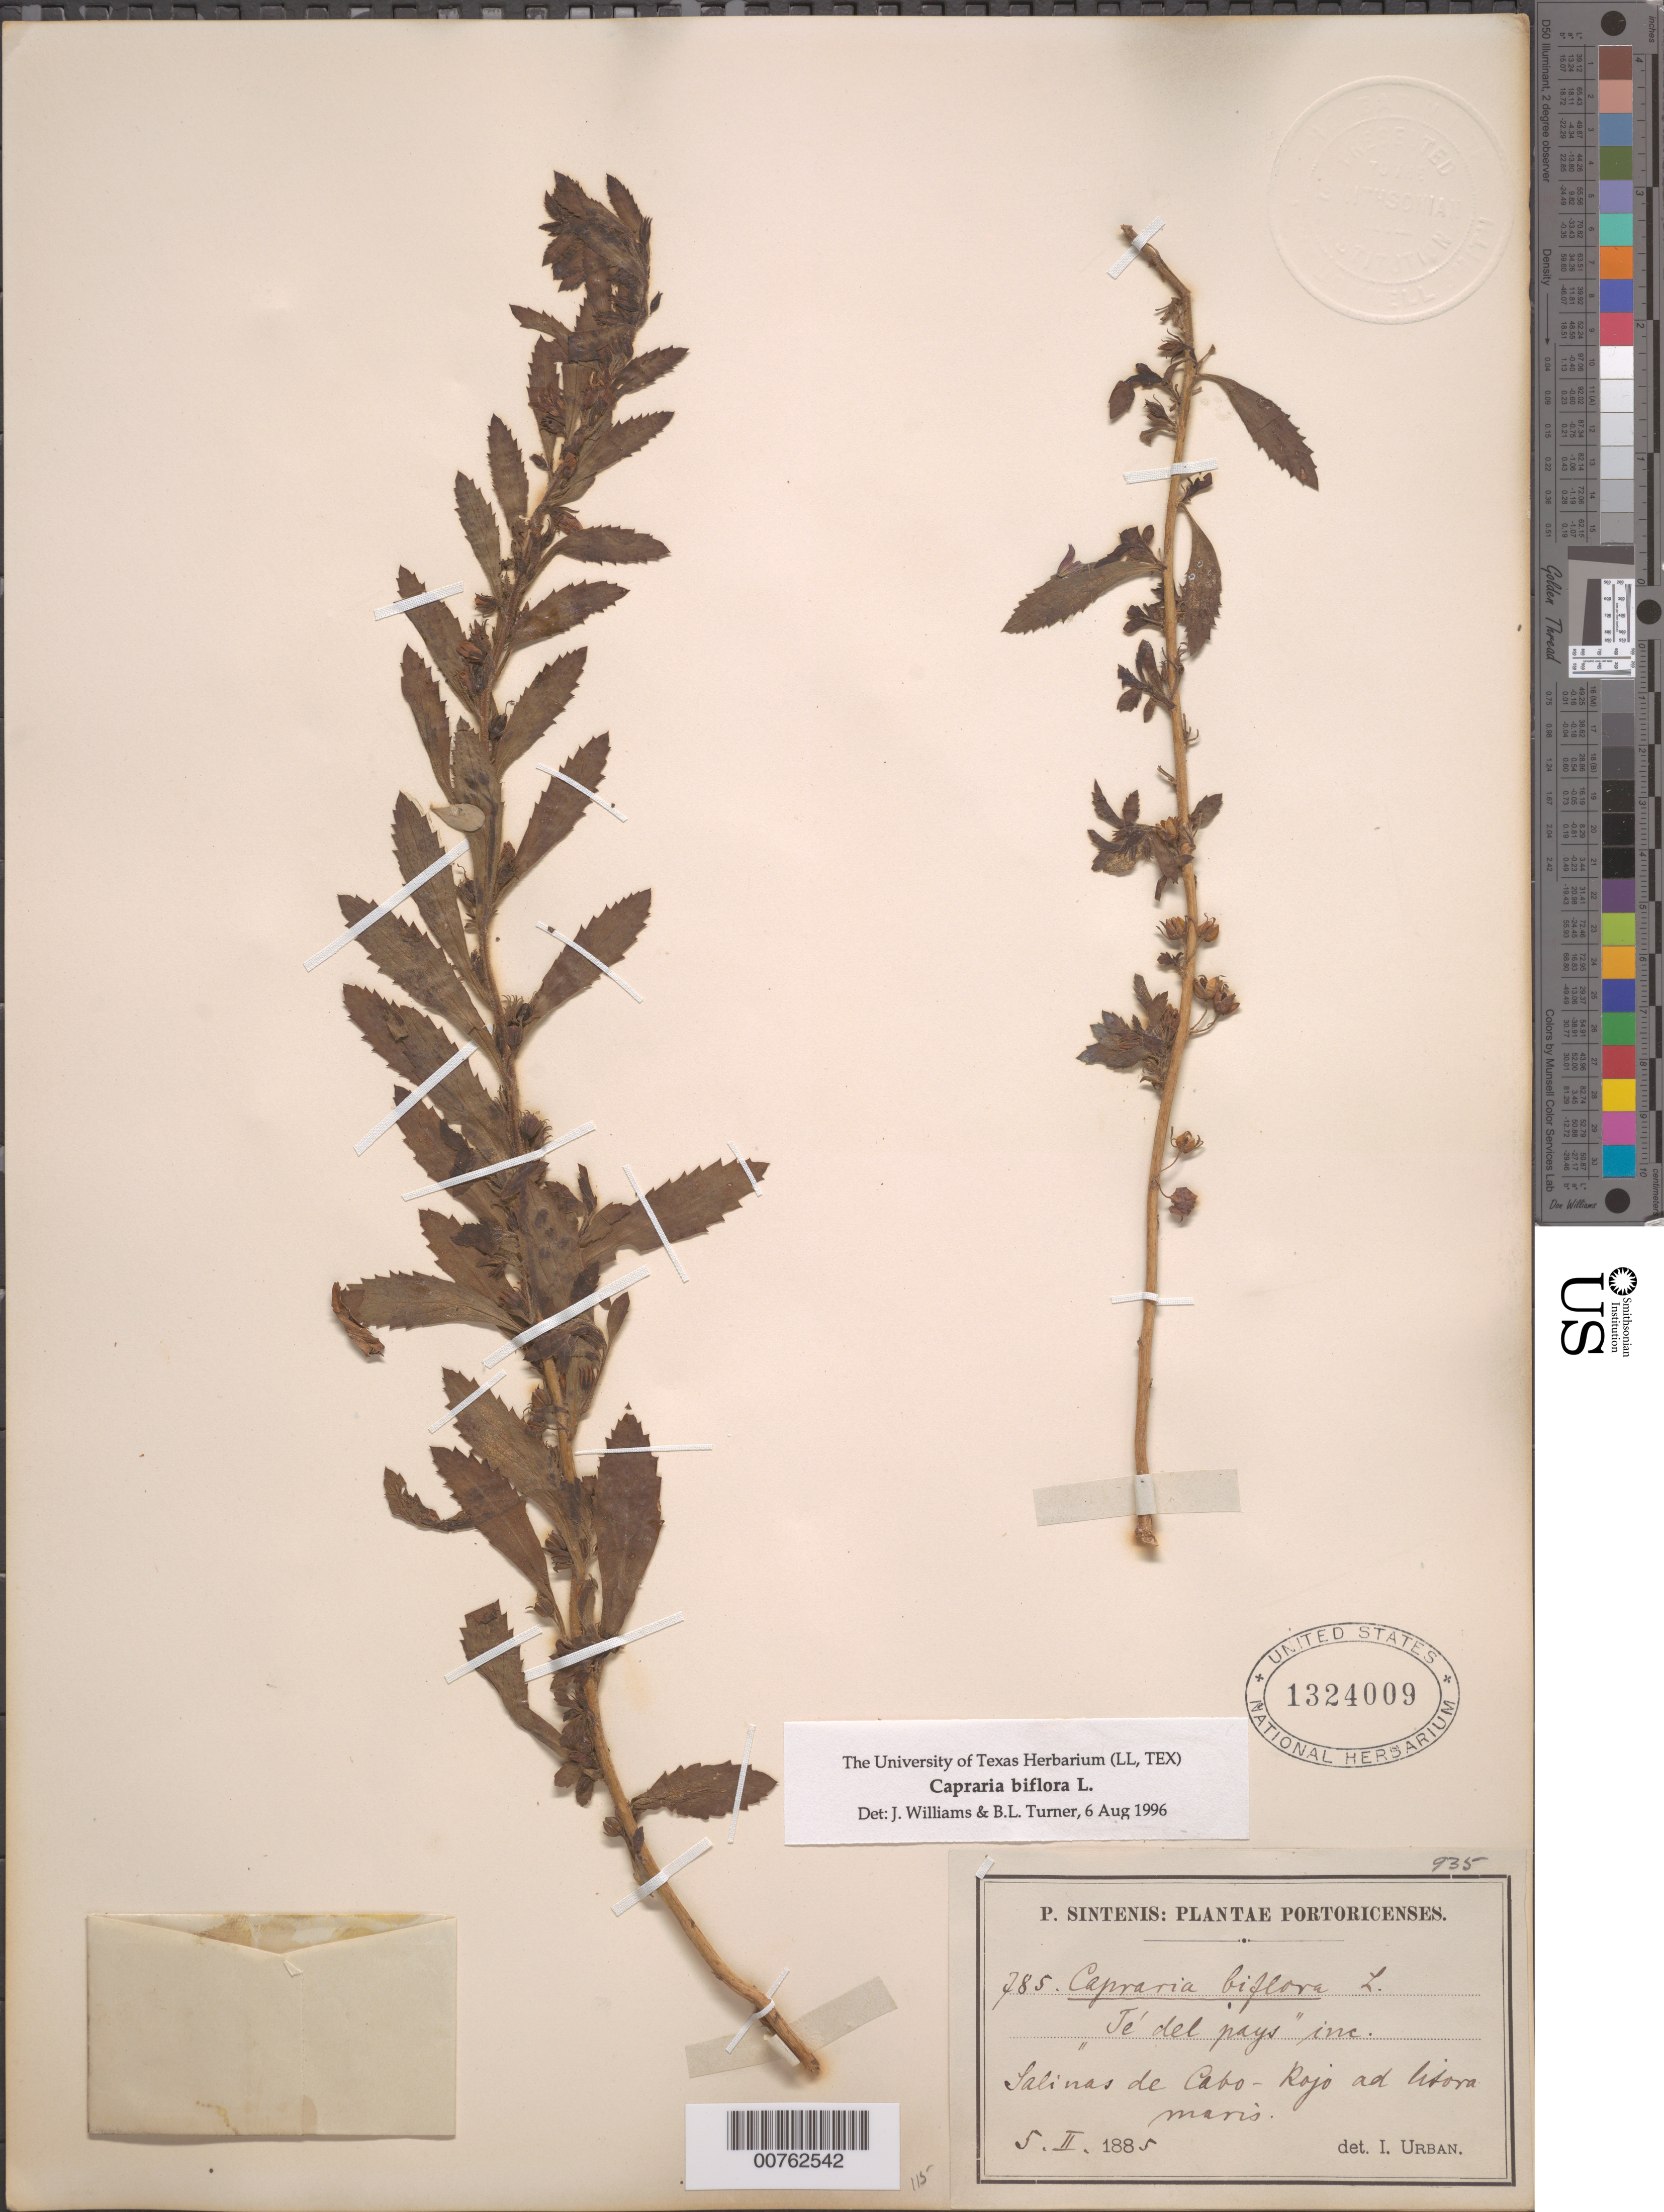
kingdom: Plantae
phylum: Tracheophyta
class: Magnoliopsida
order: Lamiales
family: Scrophulariaceae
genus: Capraria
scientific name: Capraria biflora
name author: L.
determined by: Williams, J.; Turner, B. L.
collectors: P. Sintenis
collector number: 785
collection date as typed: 05 Feb 1885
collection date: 1885-02-05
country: Puerto Rico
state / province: Cabo Rojo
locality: Salinas de Cabo Rojo ad litora maris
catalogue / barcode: US 1324009